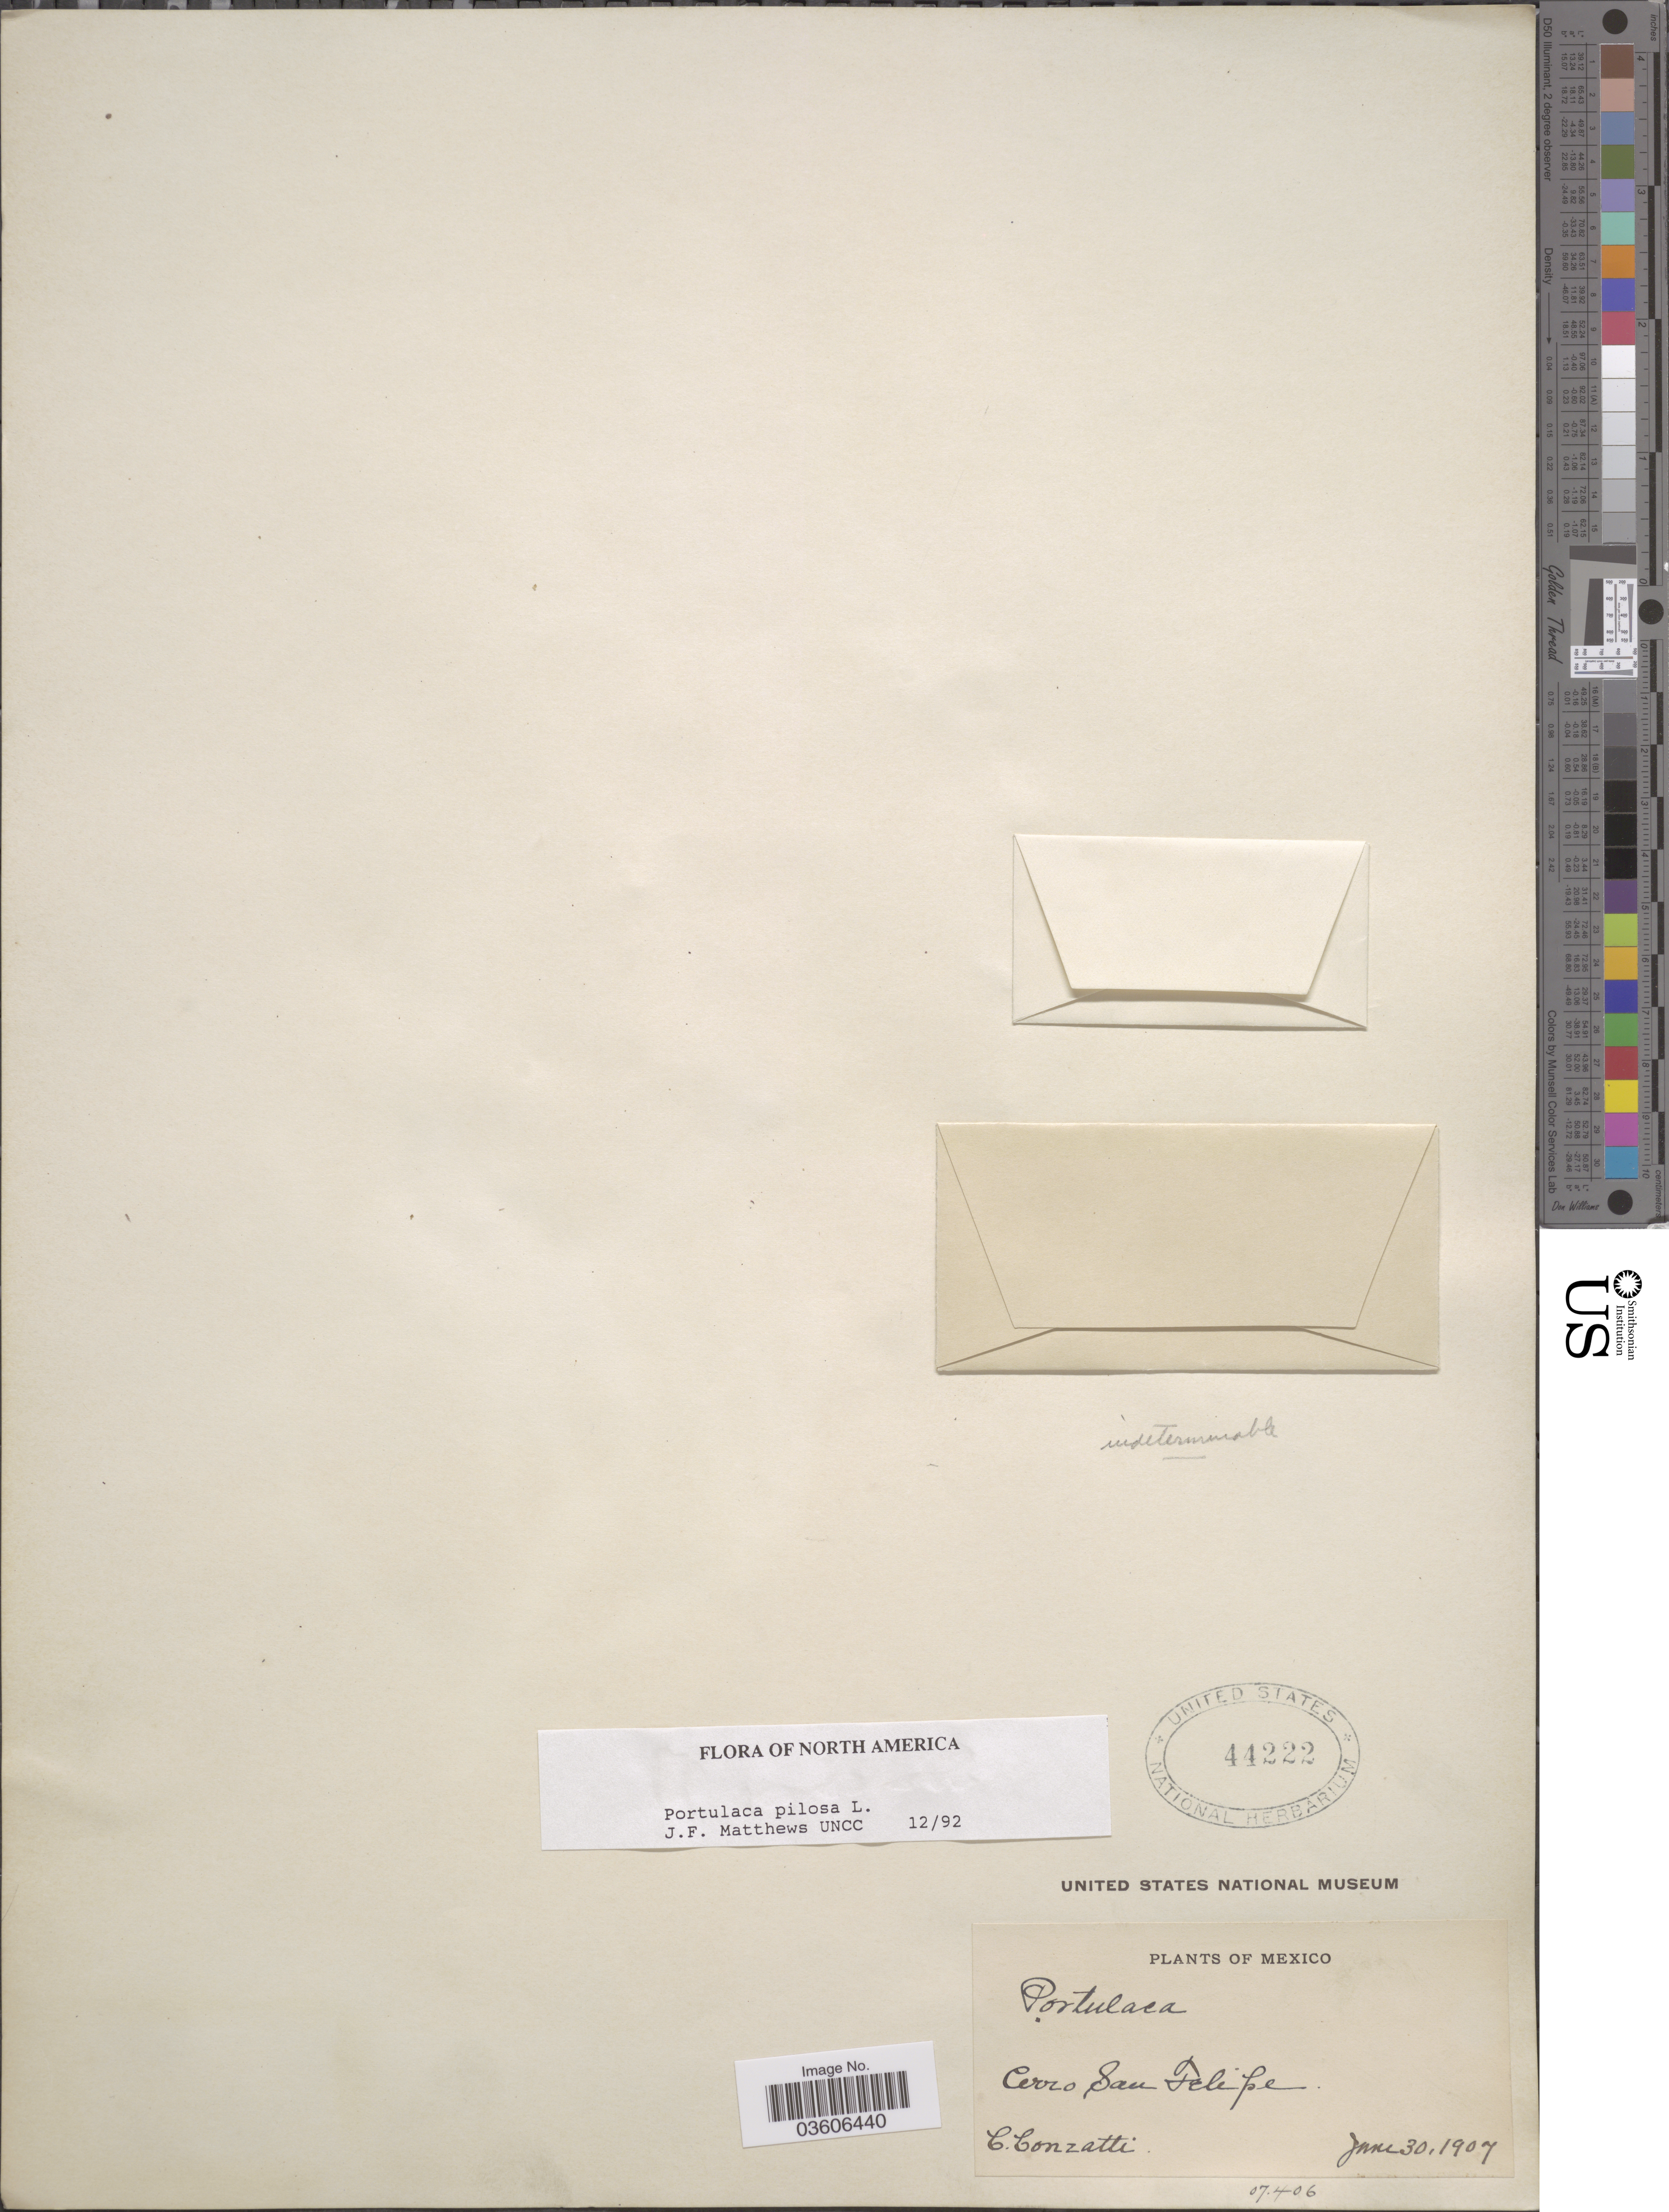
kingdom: Plantae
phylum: Tracheophyta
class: Magnoliopsida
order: Caryophyllales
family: Portulacaceae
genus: Portulaca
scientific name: Portulaca pilosa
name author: L.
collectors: C. Conzatti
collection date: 1907-06-30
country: Mexico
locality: Cerro San Felipe.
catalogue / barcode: US 44222